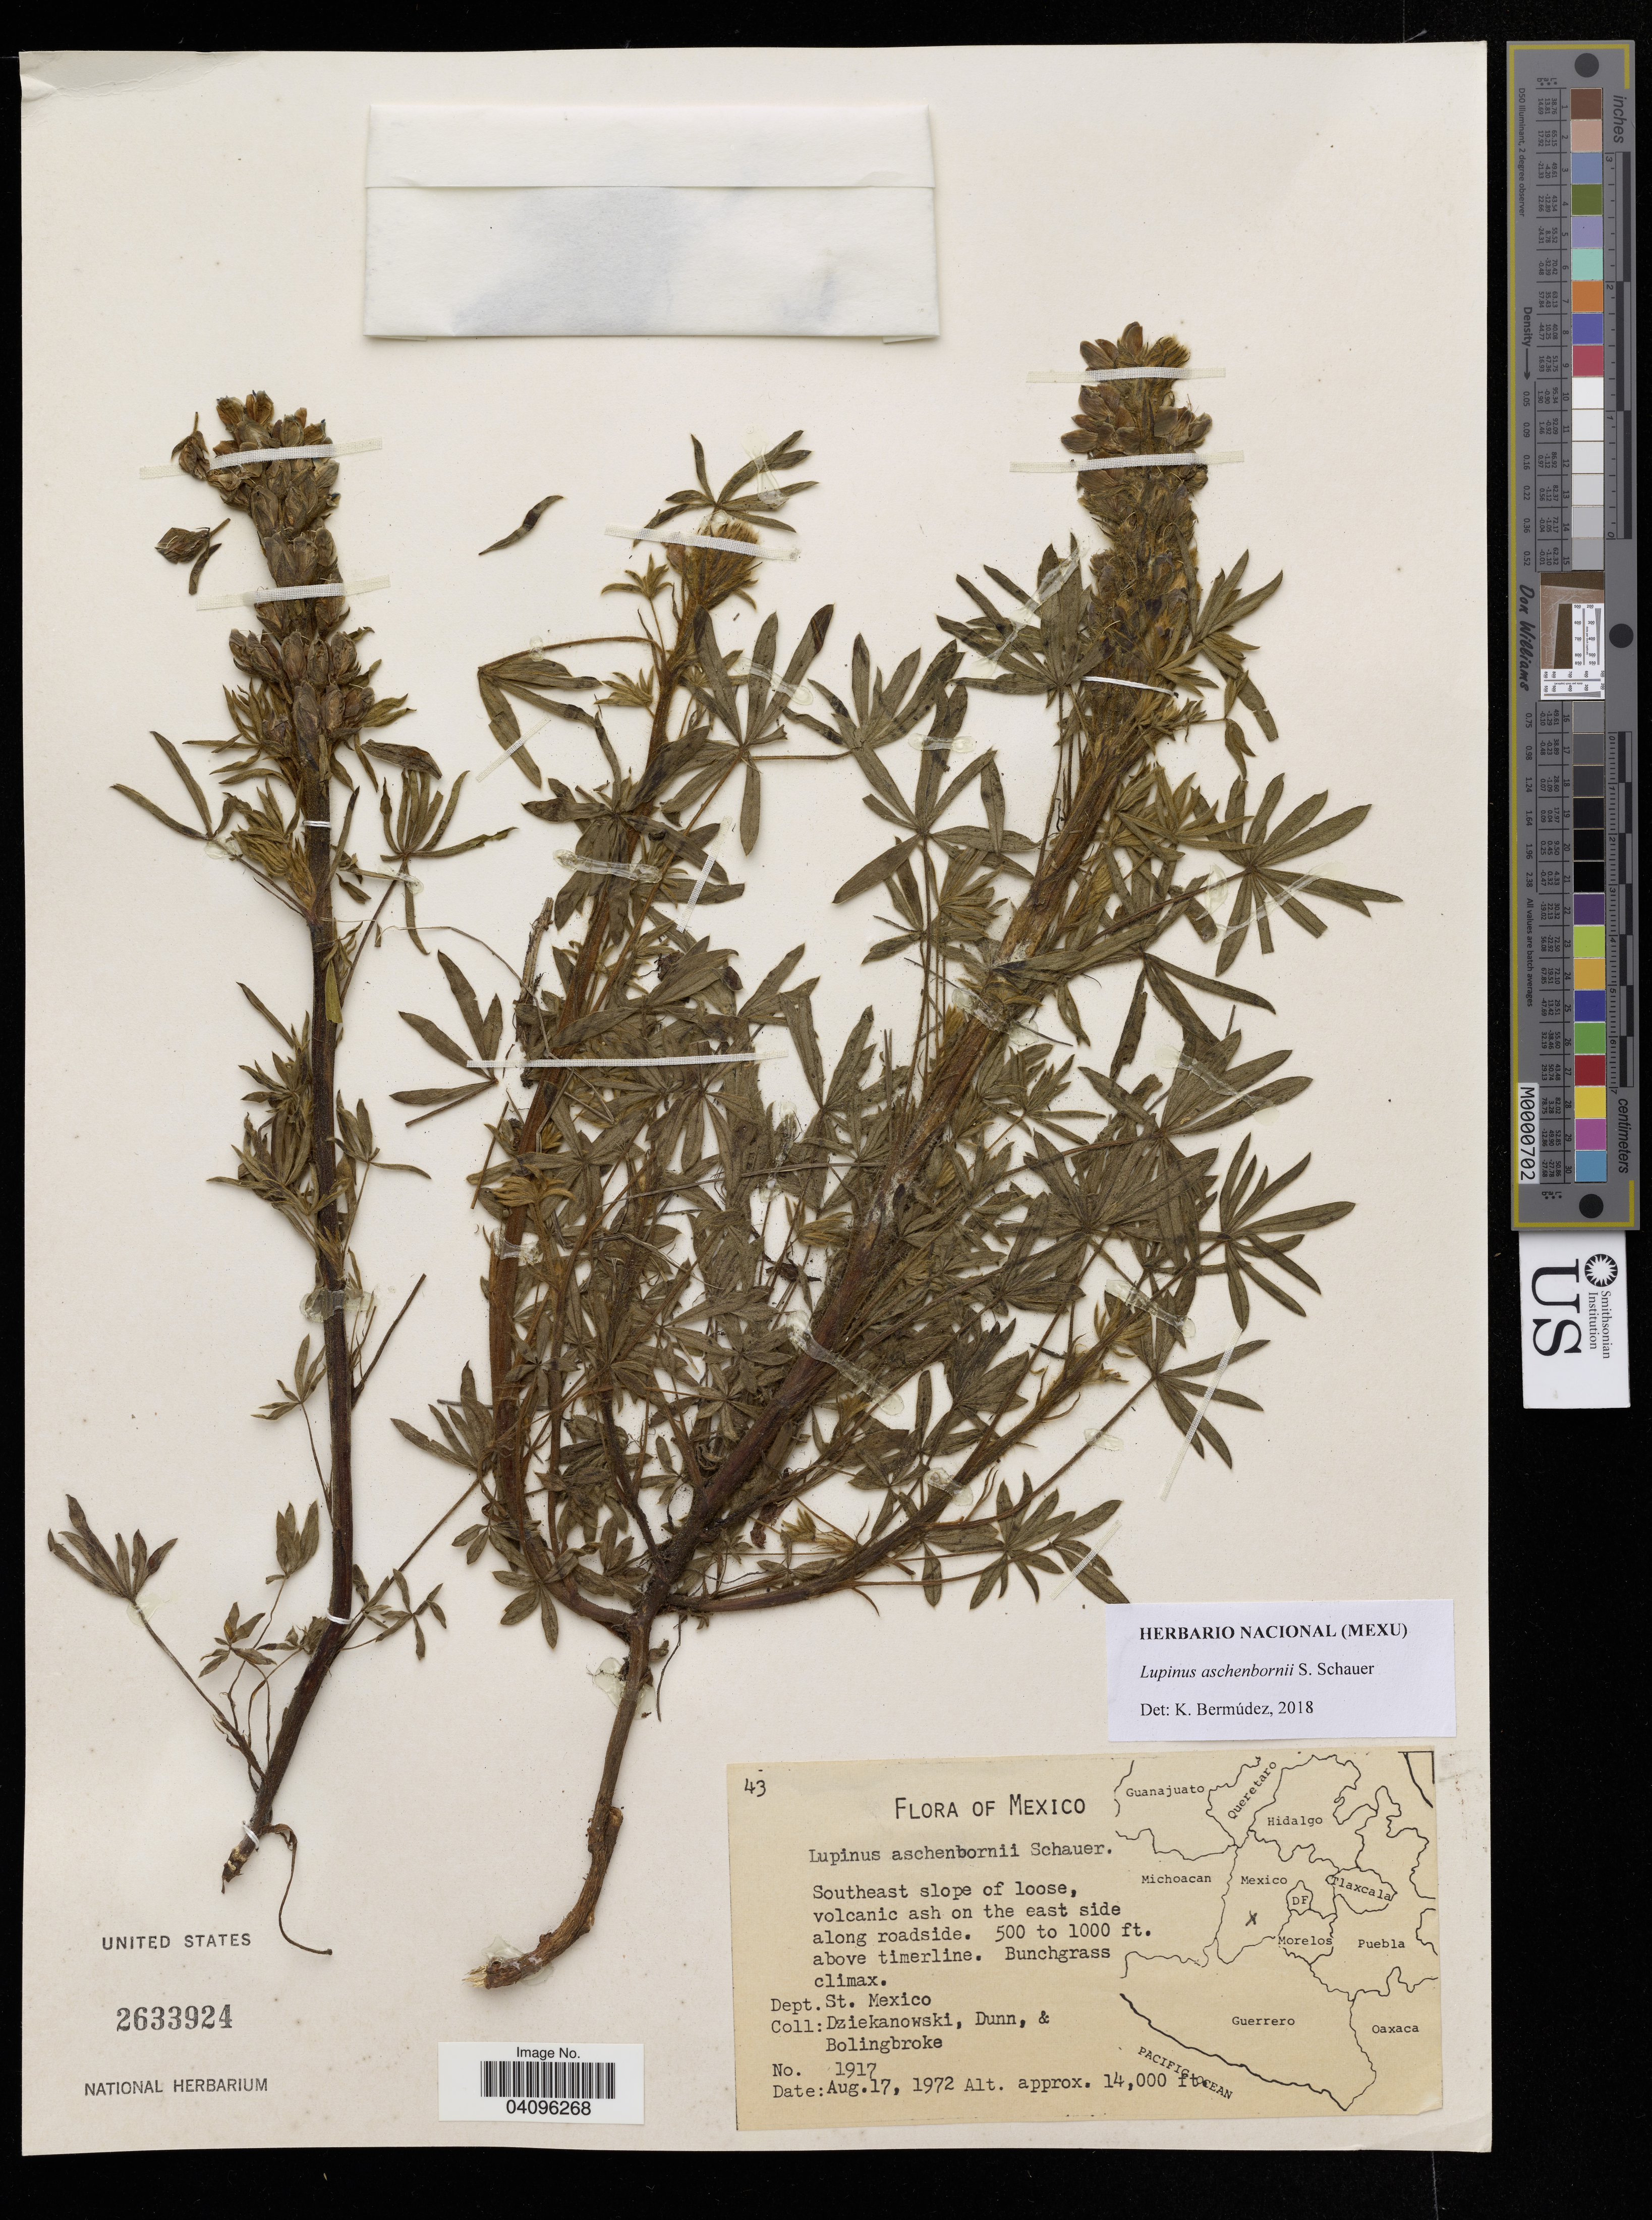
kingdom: Plantae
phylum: Tracheophyta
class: Magnoliopsida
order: Fabales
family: Fabaceae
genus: Lupinus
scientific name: Lupinus aschenbornii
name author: S. Schauer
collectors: Dziekanowski, -- Dunn & -. Bolingbroke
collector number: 1917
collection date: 1972-08-17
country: Mexico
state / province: México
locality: St. Mexico.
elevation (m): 4267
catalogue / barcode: US 2633924